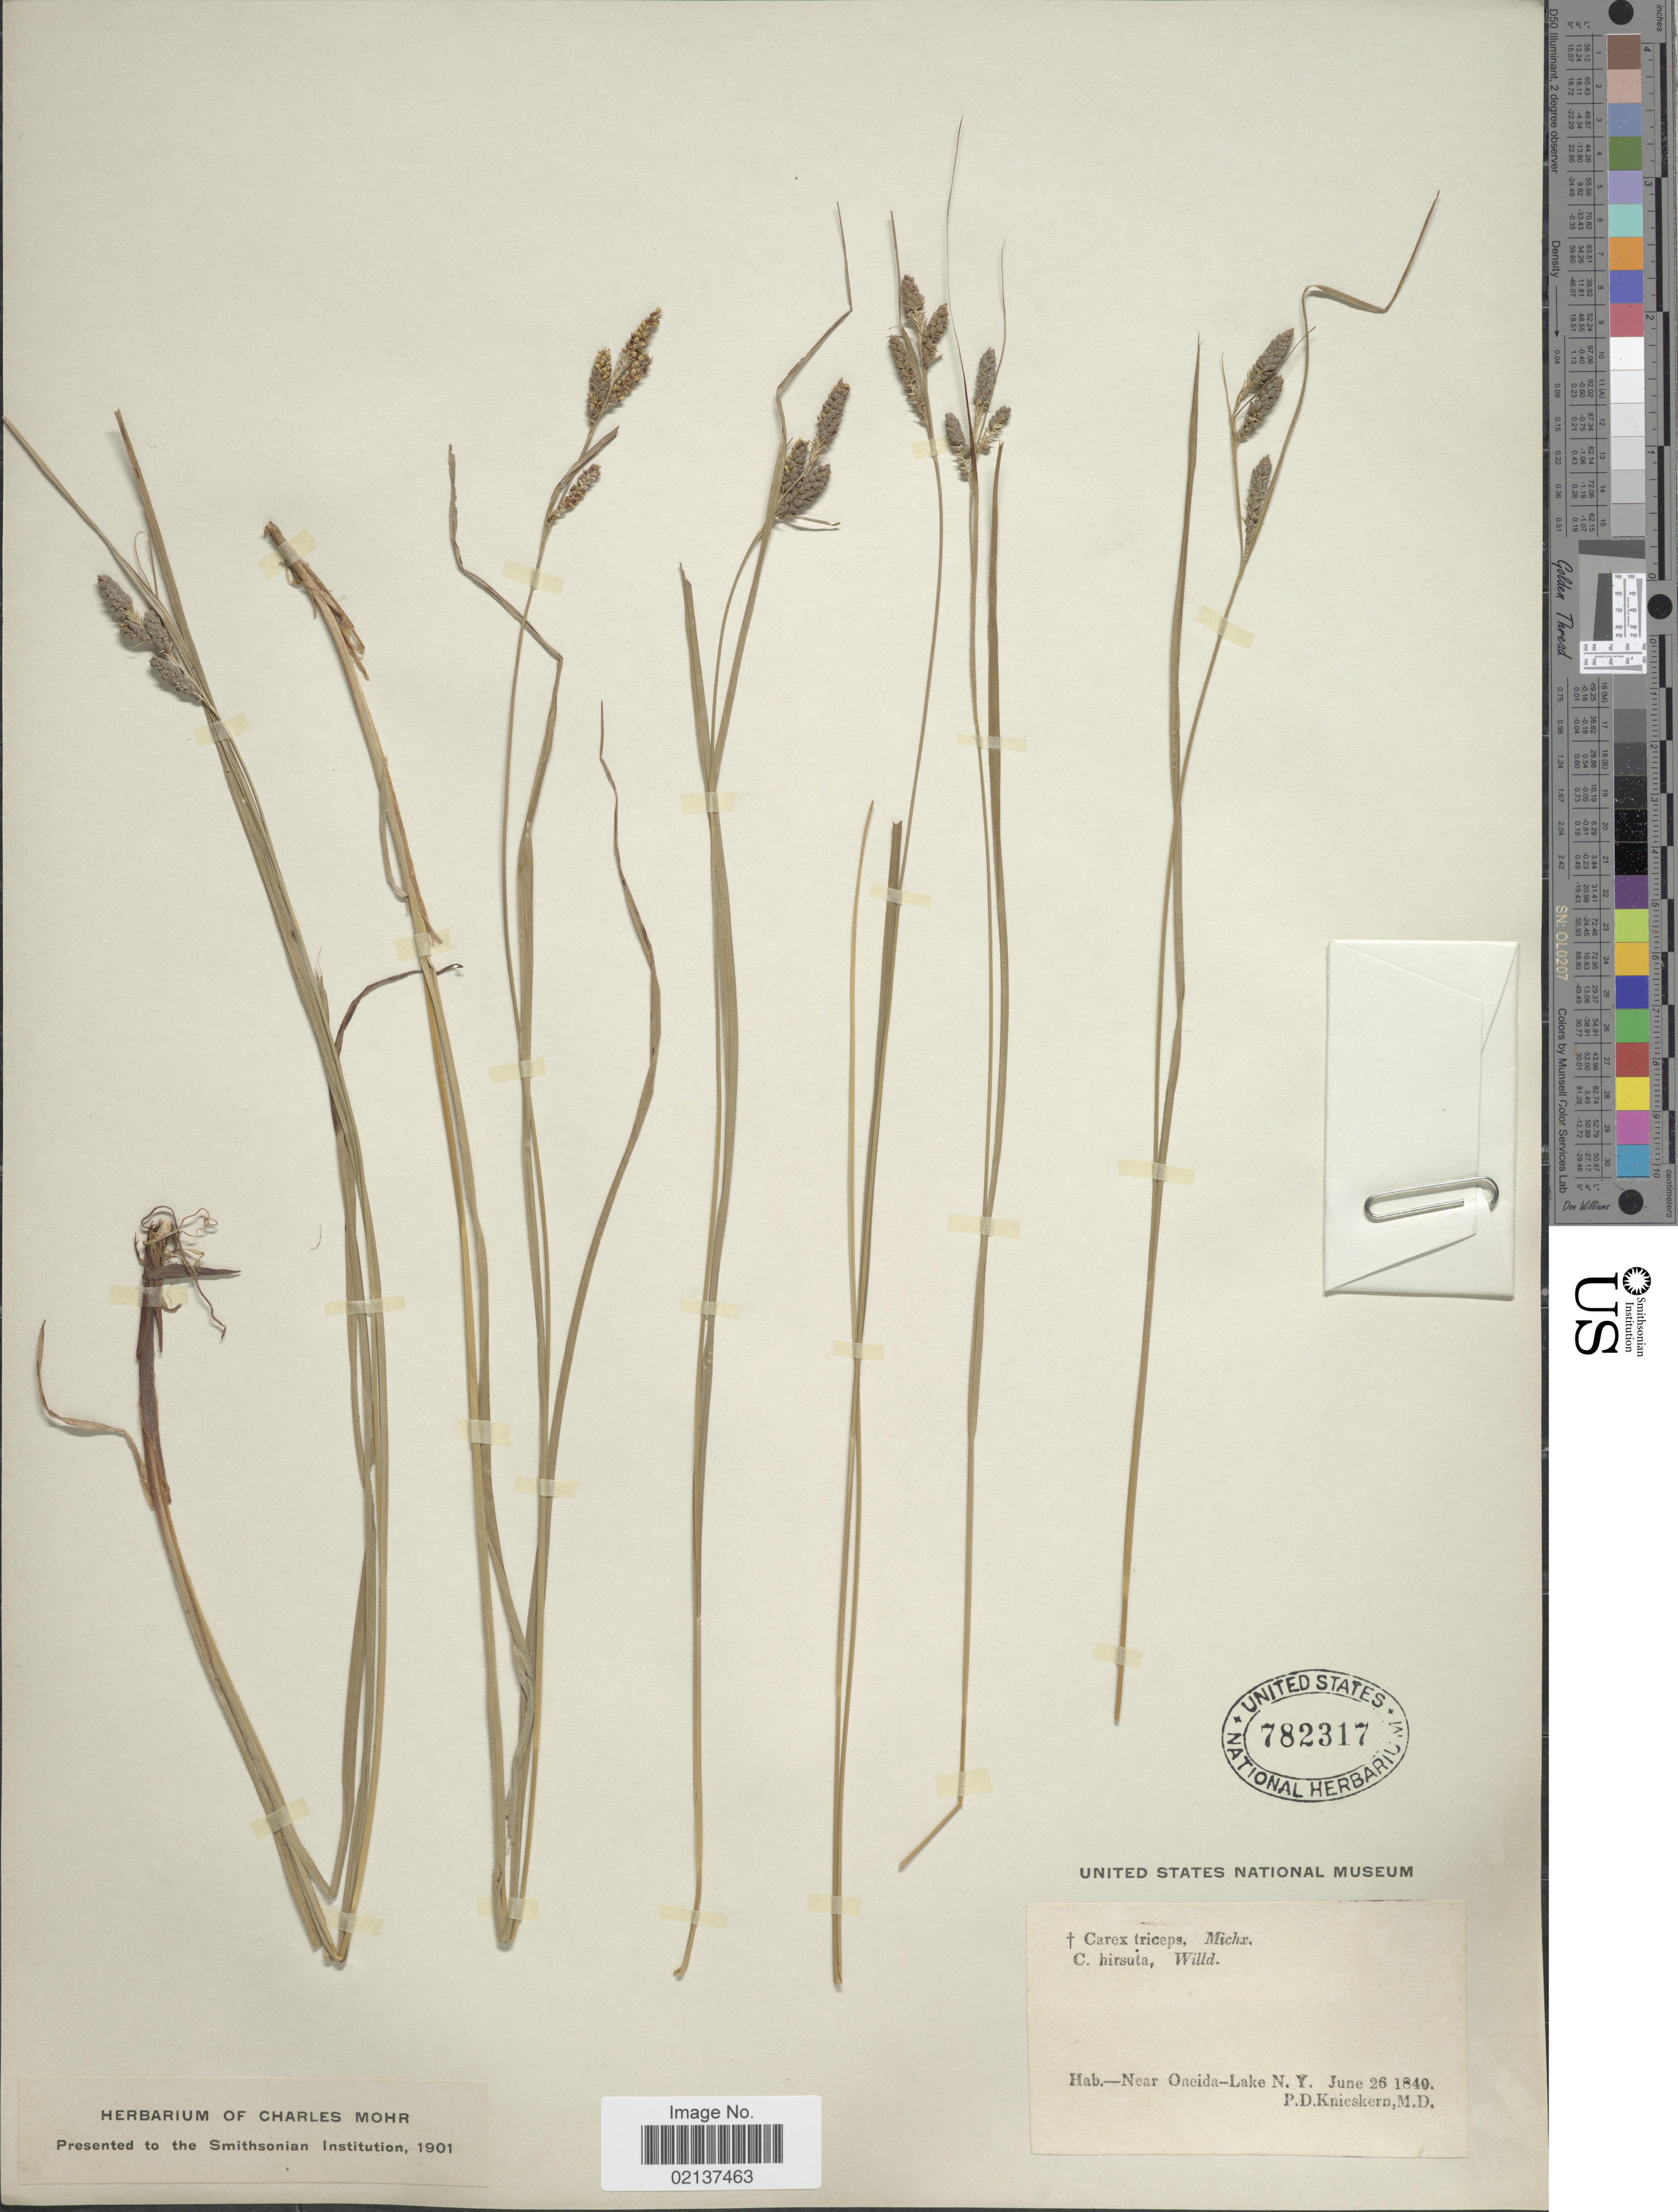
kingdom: Plantae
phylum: Tracheophyta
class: Liliopsida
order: Poales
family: Cyperaceae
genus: Carex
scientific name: Carex hirsutella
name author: Mack.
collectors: P. D. Knieskern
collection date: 1840-06-26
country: United States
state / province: New York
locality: Near Oneida, Lake N.Y.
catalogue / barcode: US 782317